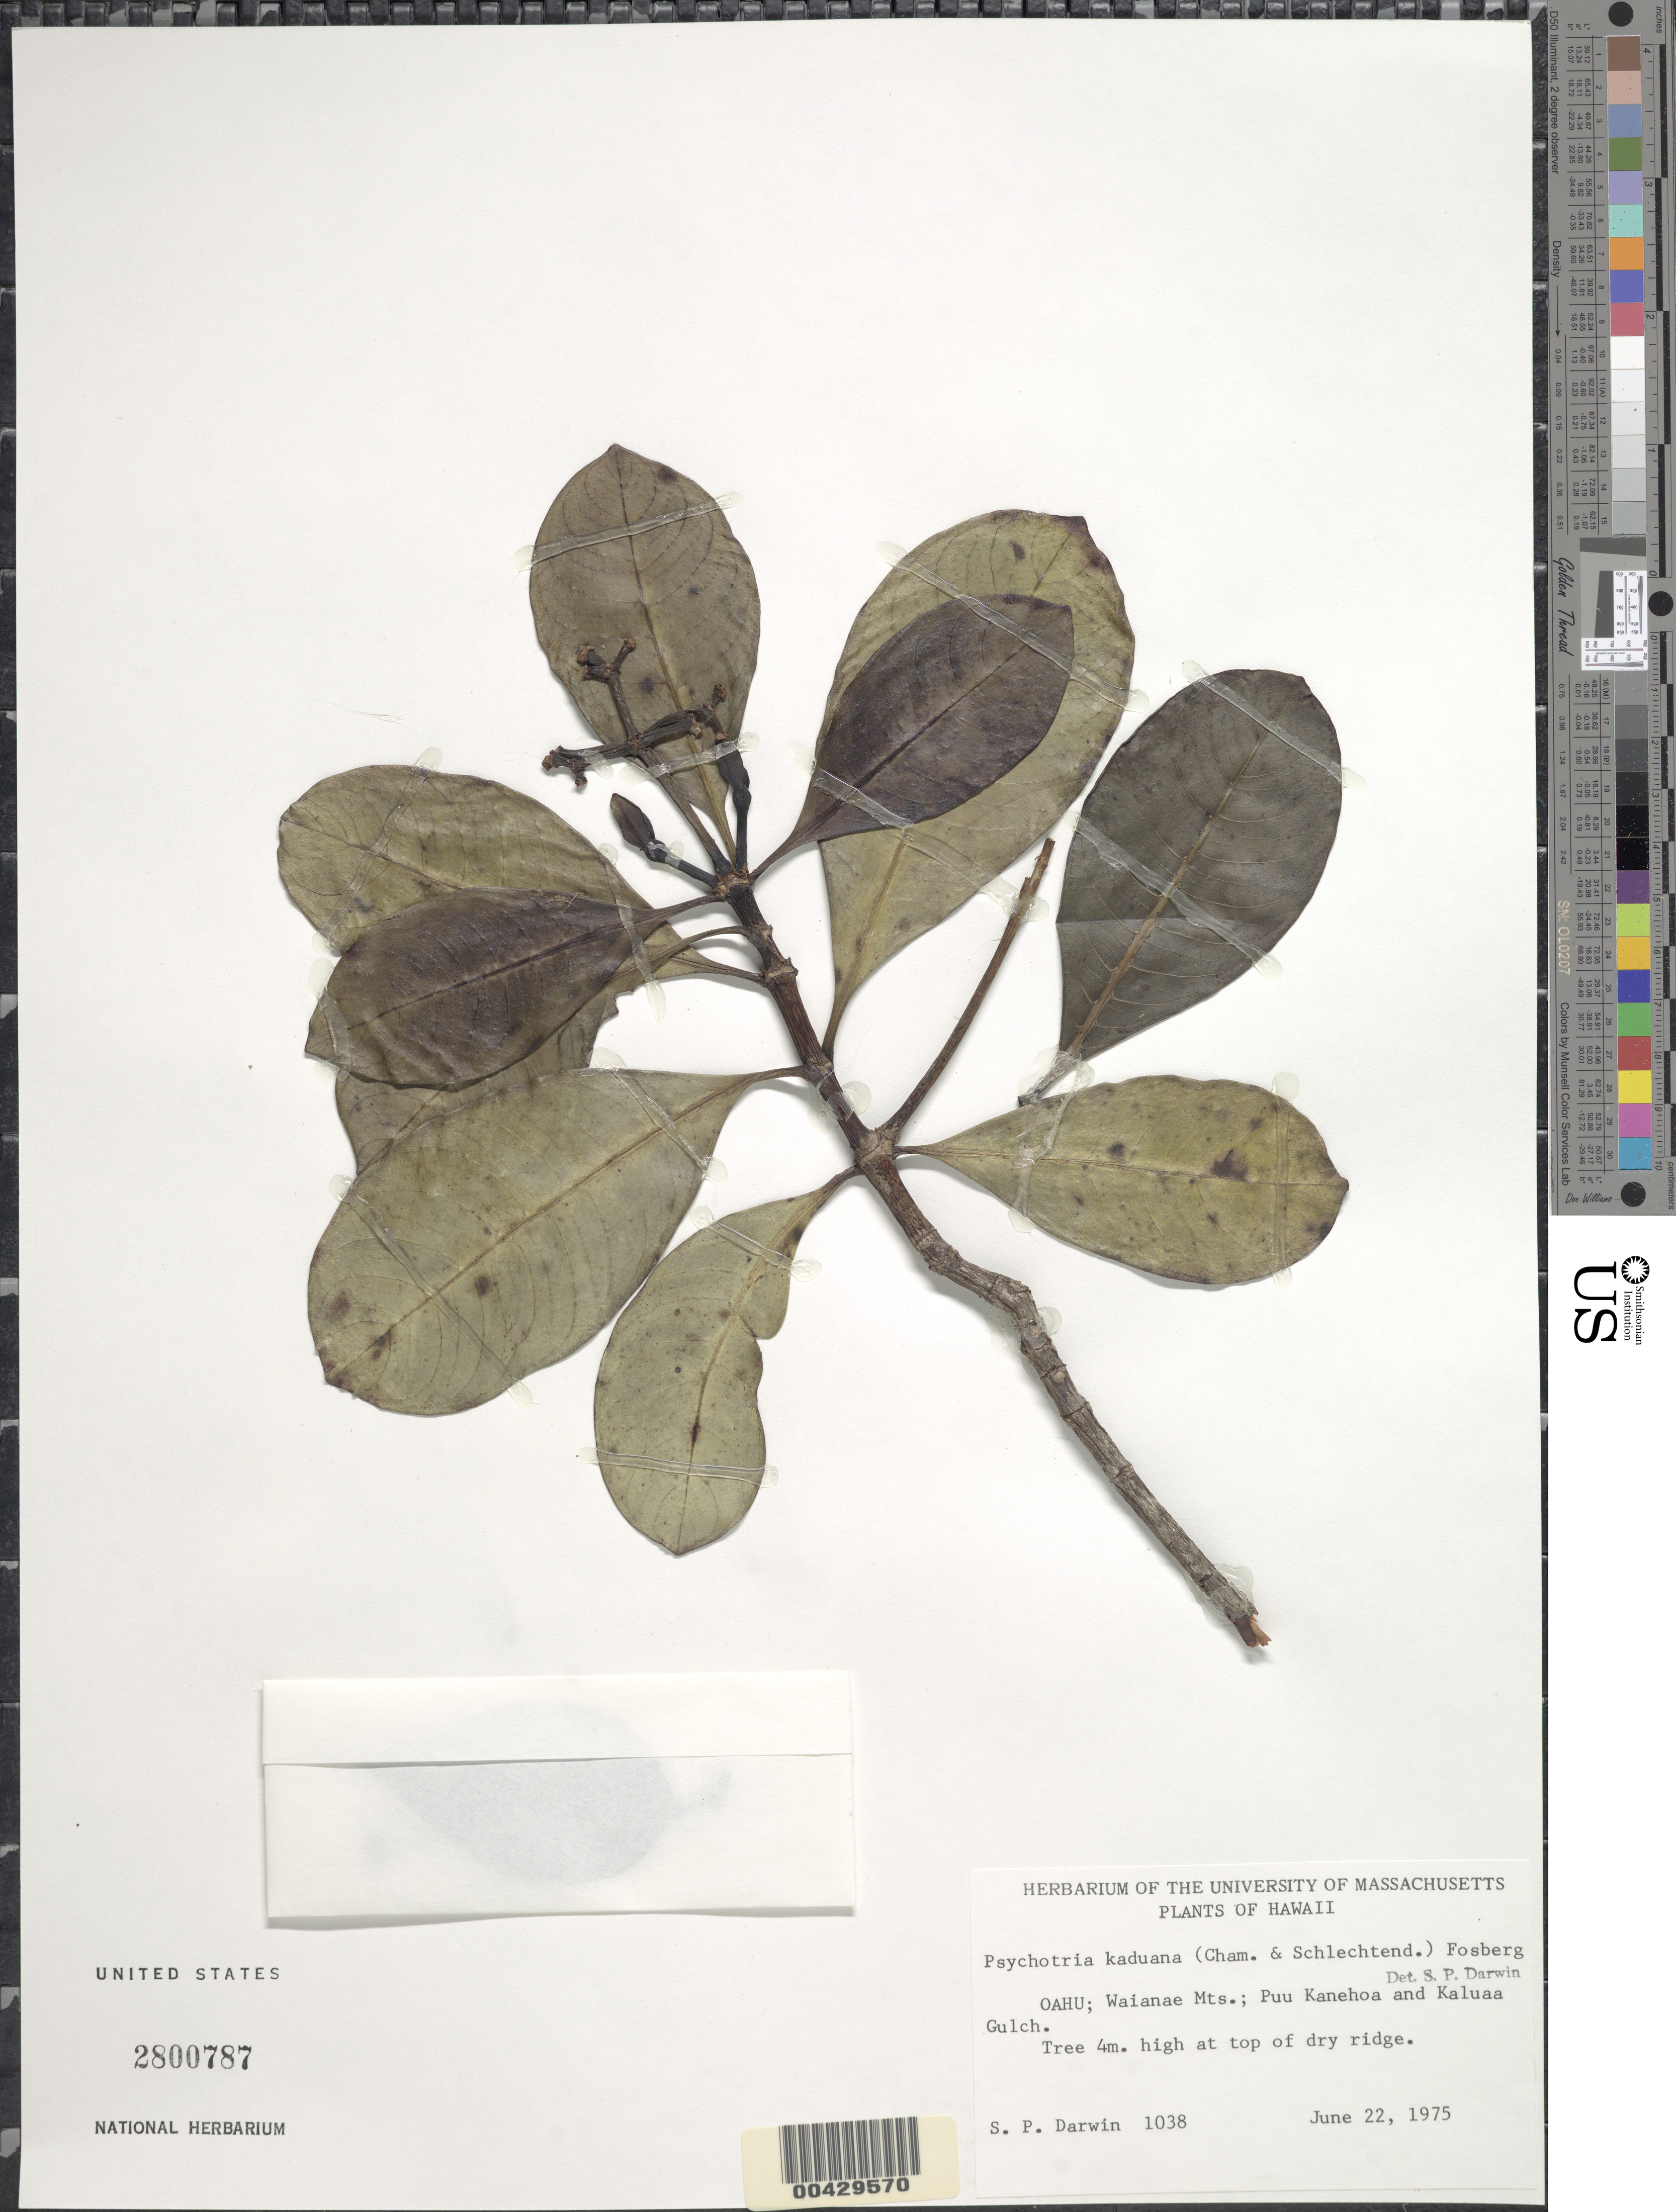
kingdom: Plantae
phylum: Tracheophyta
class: Magnoliopsida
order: Gentianales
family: Rubiaceae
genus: Psychotria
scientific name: Psychotria kaduana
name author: (Cham. & Schltdl.) Fosberg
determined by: Darwin, S. P.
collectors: S. P. Darwin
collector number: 1038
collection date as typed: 22 Jun 1975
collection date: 1975-06-22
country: United States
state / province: Hawaii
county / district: Honolulu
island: Oahu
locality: Waianae Mts.; Puu Kanehoa and Kaluaa Gulch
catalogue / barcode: US 2800787